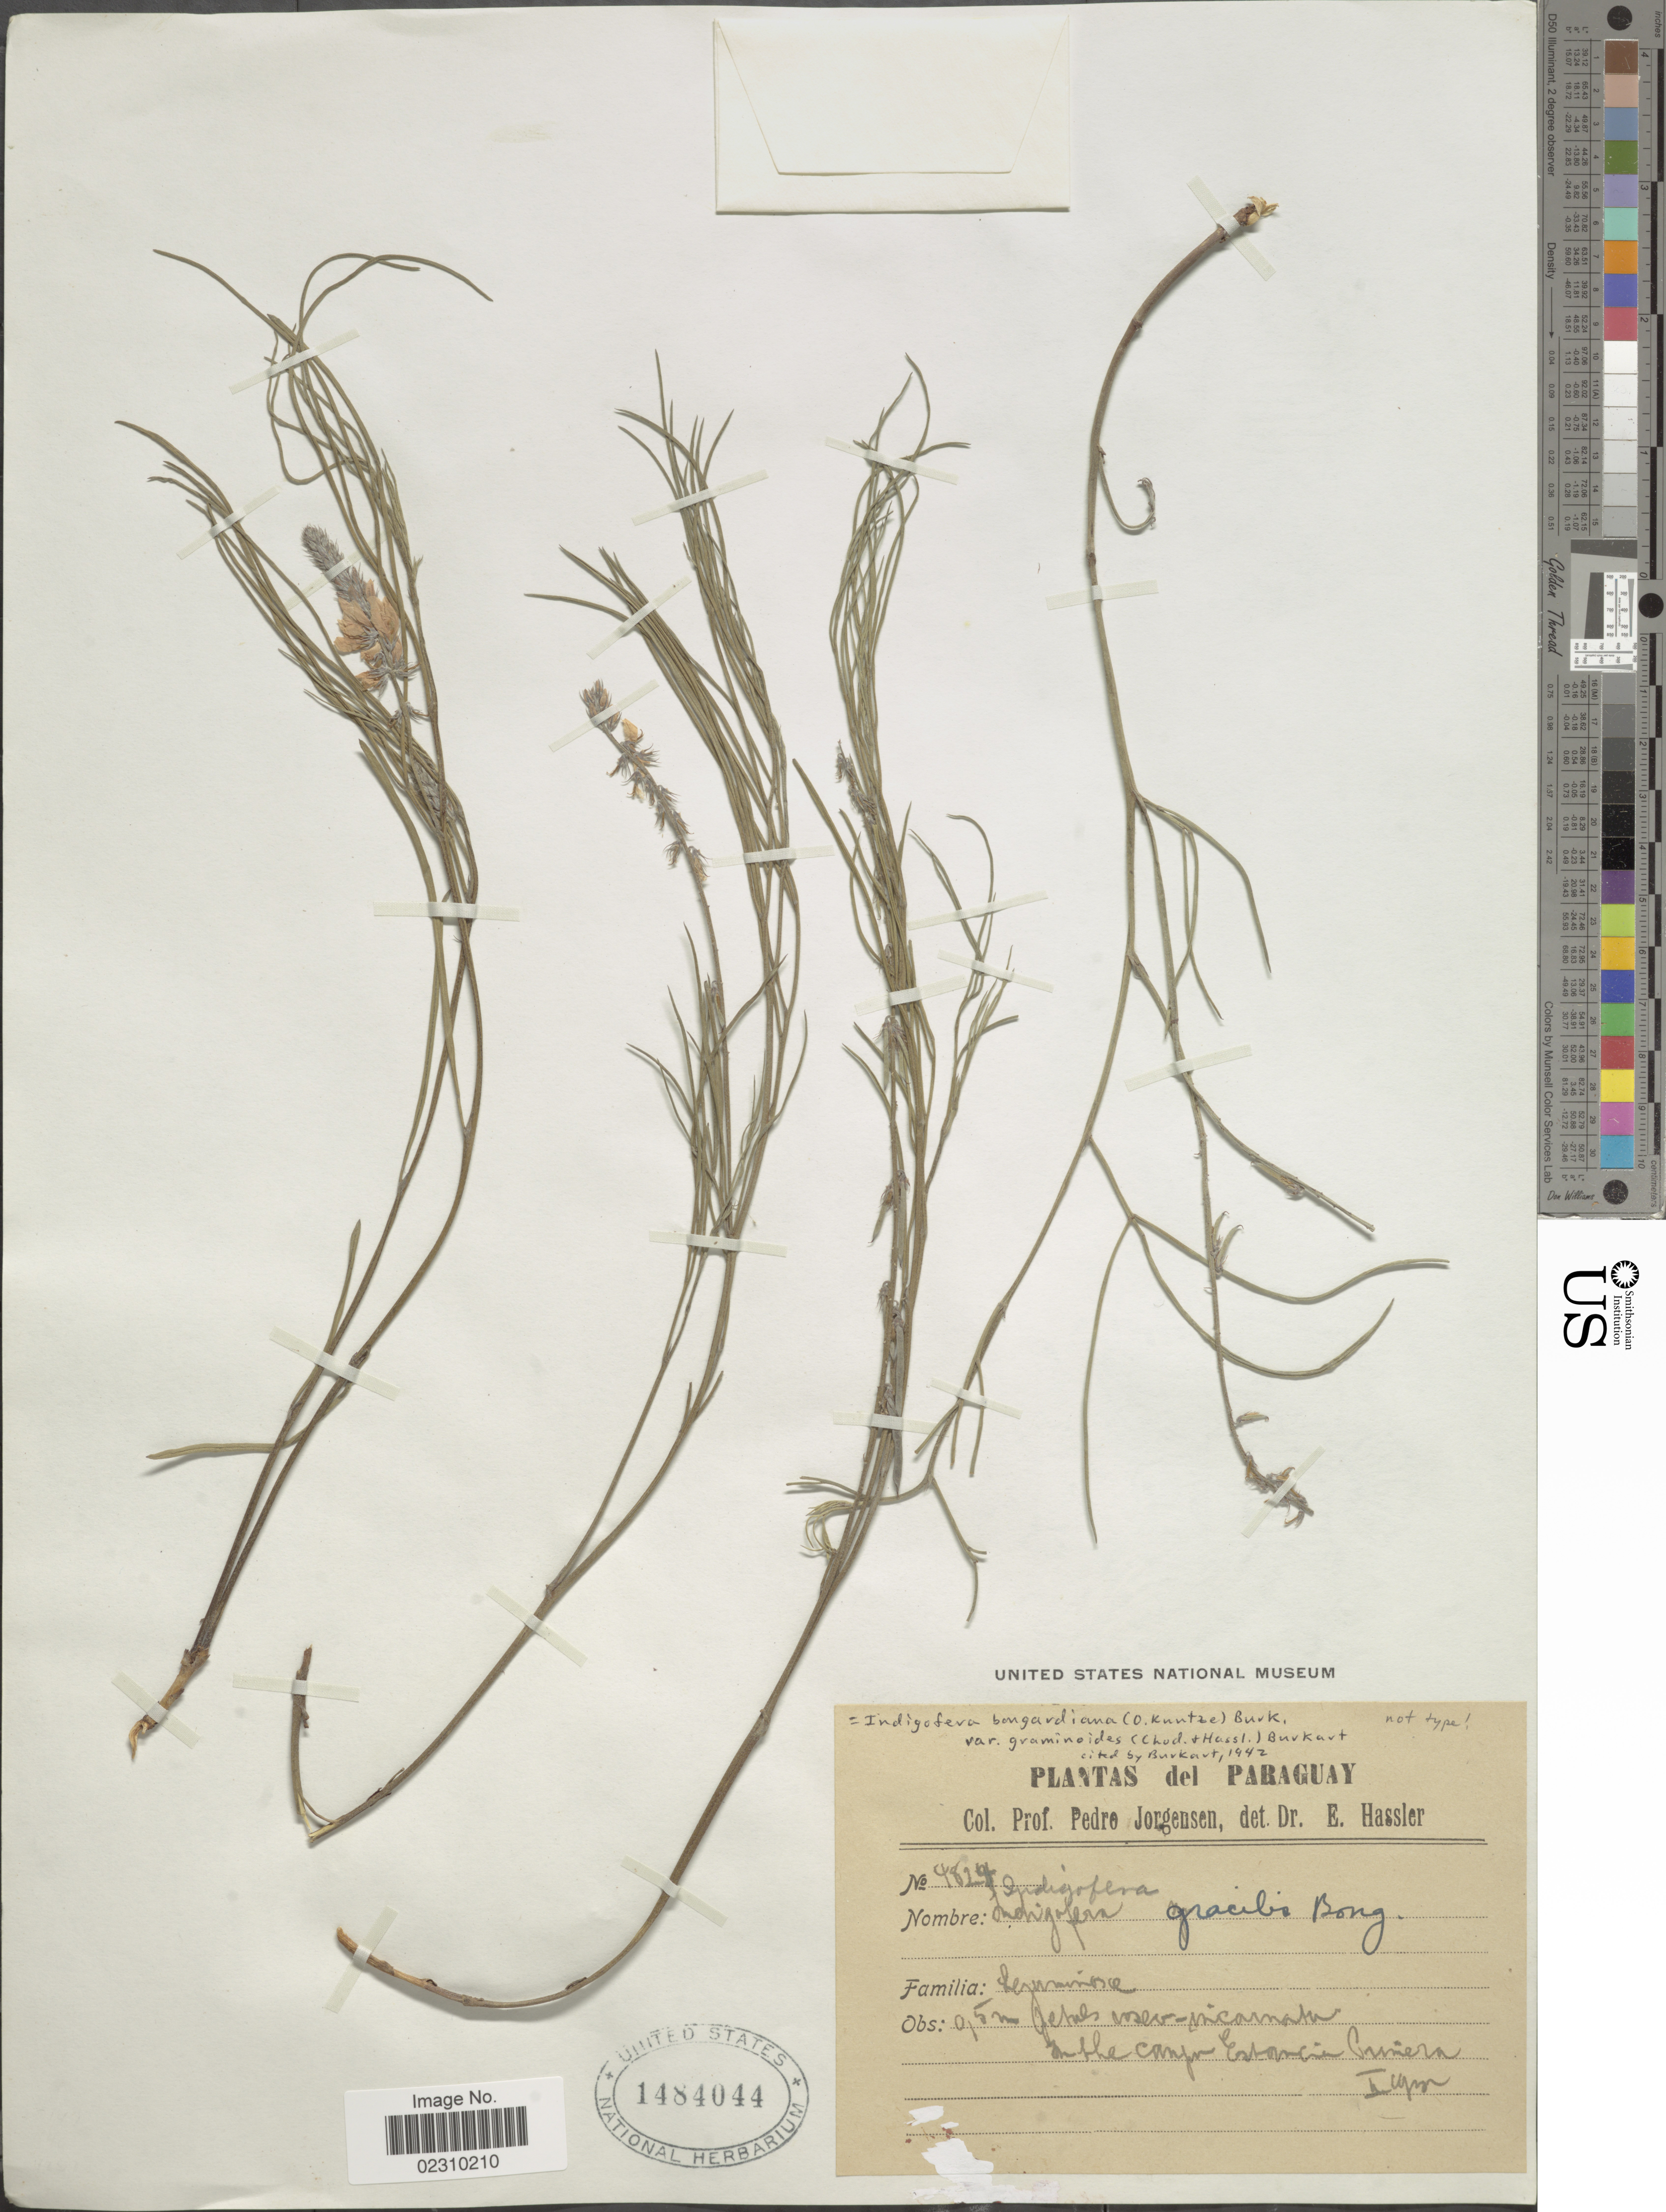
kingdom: Plantae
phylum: Tracheophyta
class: Magnoliopsida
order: Fabales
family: Fabaceae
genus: Indigofera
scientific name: Indigofera bongardiana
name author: (Kuntze) Burkart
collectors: P. Jörgensen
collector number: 4824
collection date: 1932-01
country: Paraguay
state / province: Guaira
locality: In the campo Estacion Guiera [interpreted]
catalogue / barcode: US 1484044